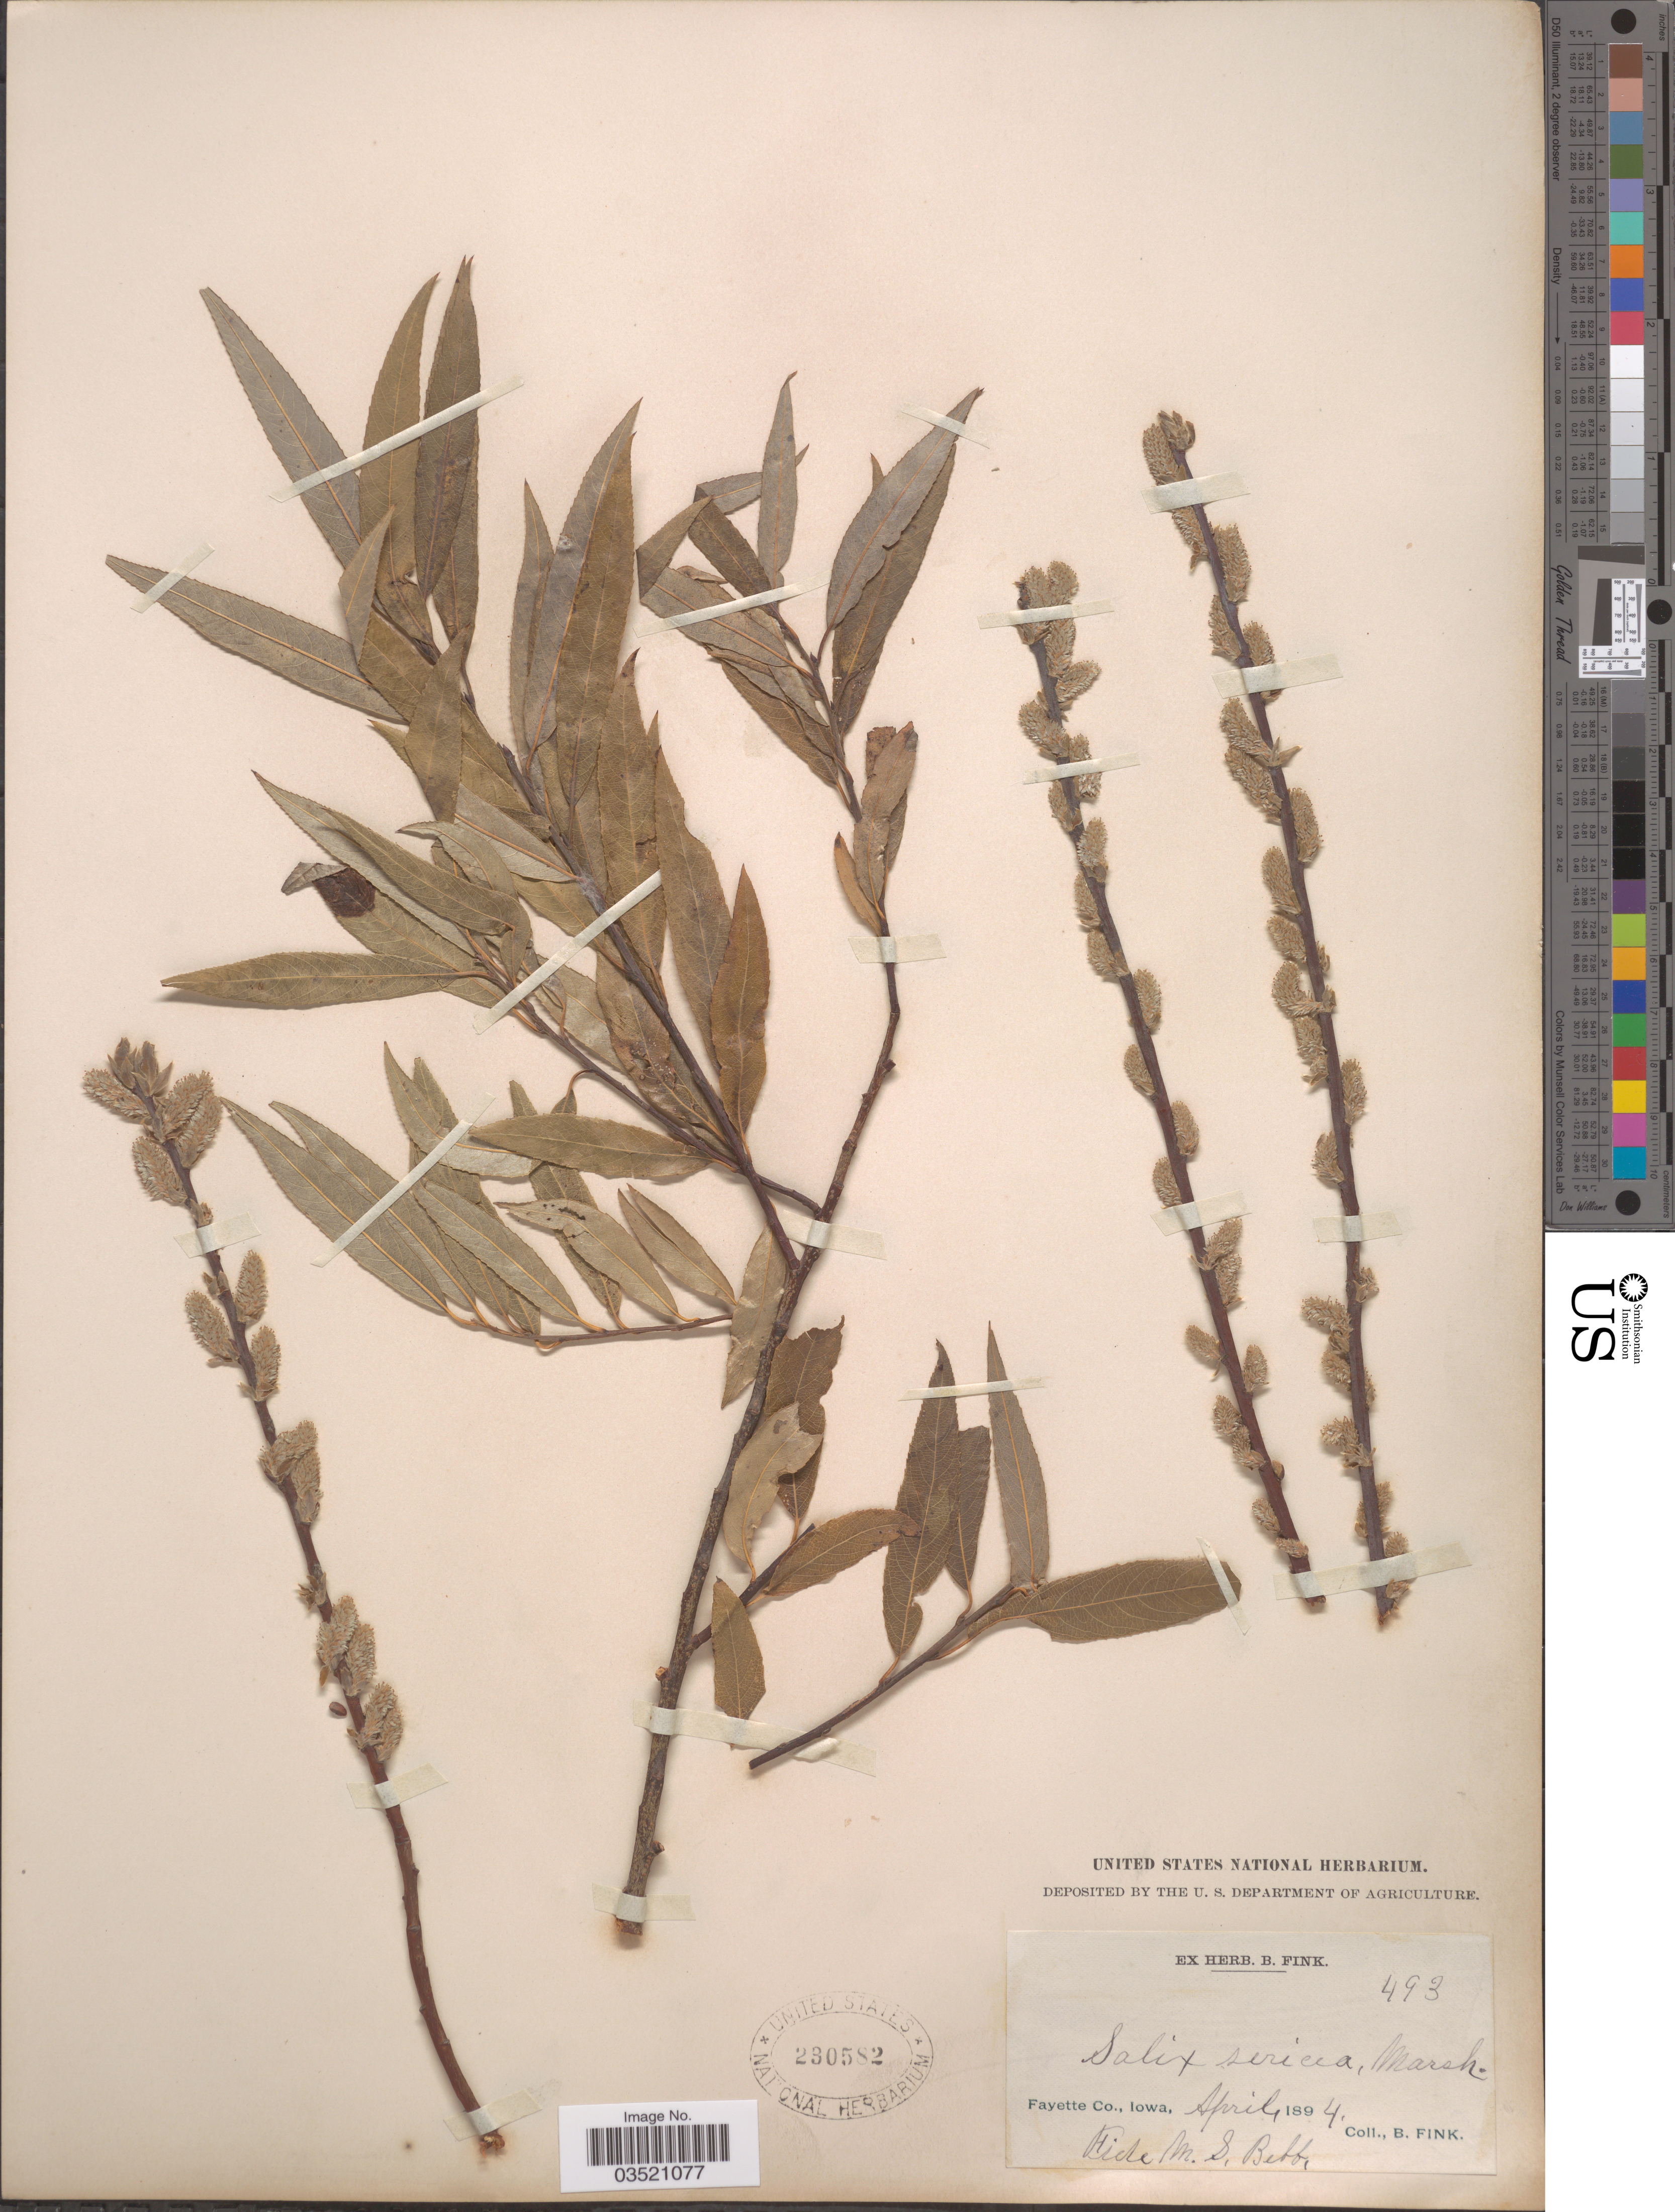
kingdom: Plantae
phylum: Tracheophyta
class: Magnoliopsida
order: Malpighiales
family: Salicaceae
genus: Salix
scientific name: Salix sericea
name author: Marshall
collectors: B. Fink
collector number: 493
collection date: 1894-04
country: United States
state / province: Iowa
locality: Fayette Co.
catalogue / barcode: US 230582